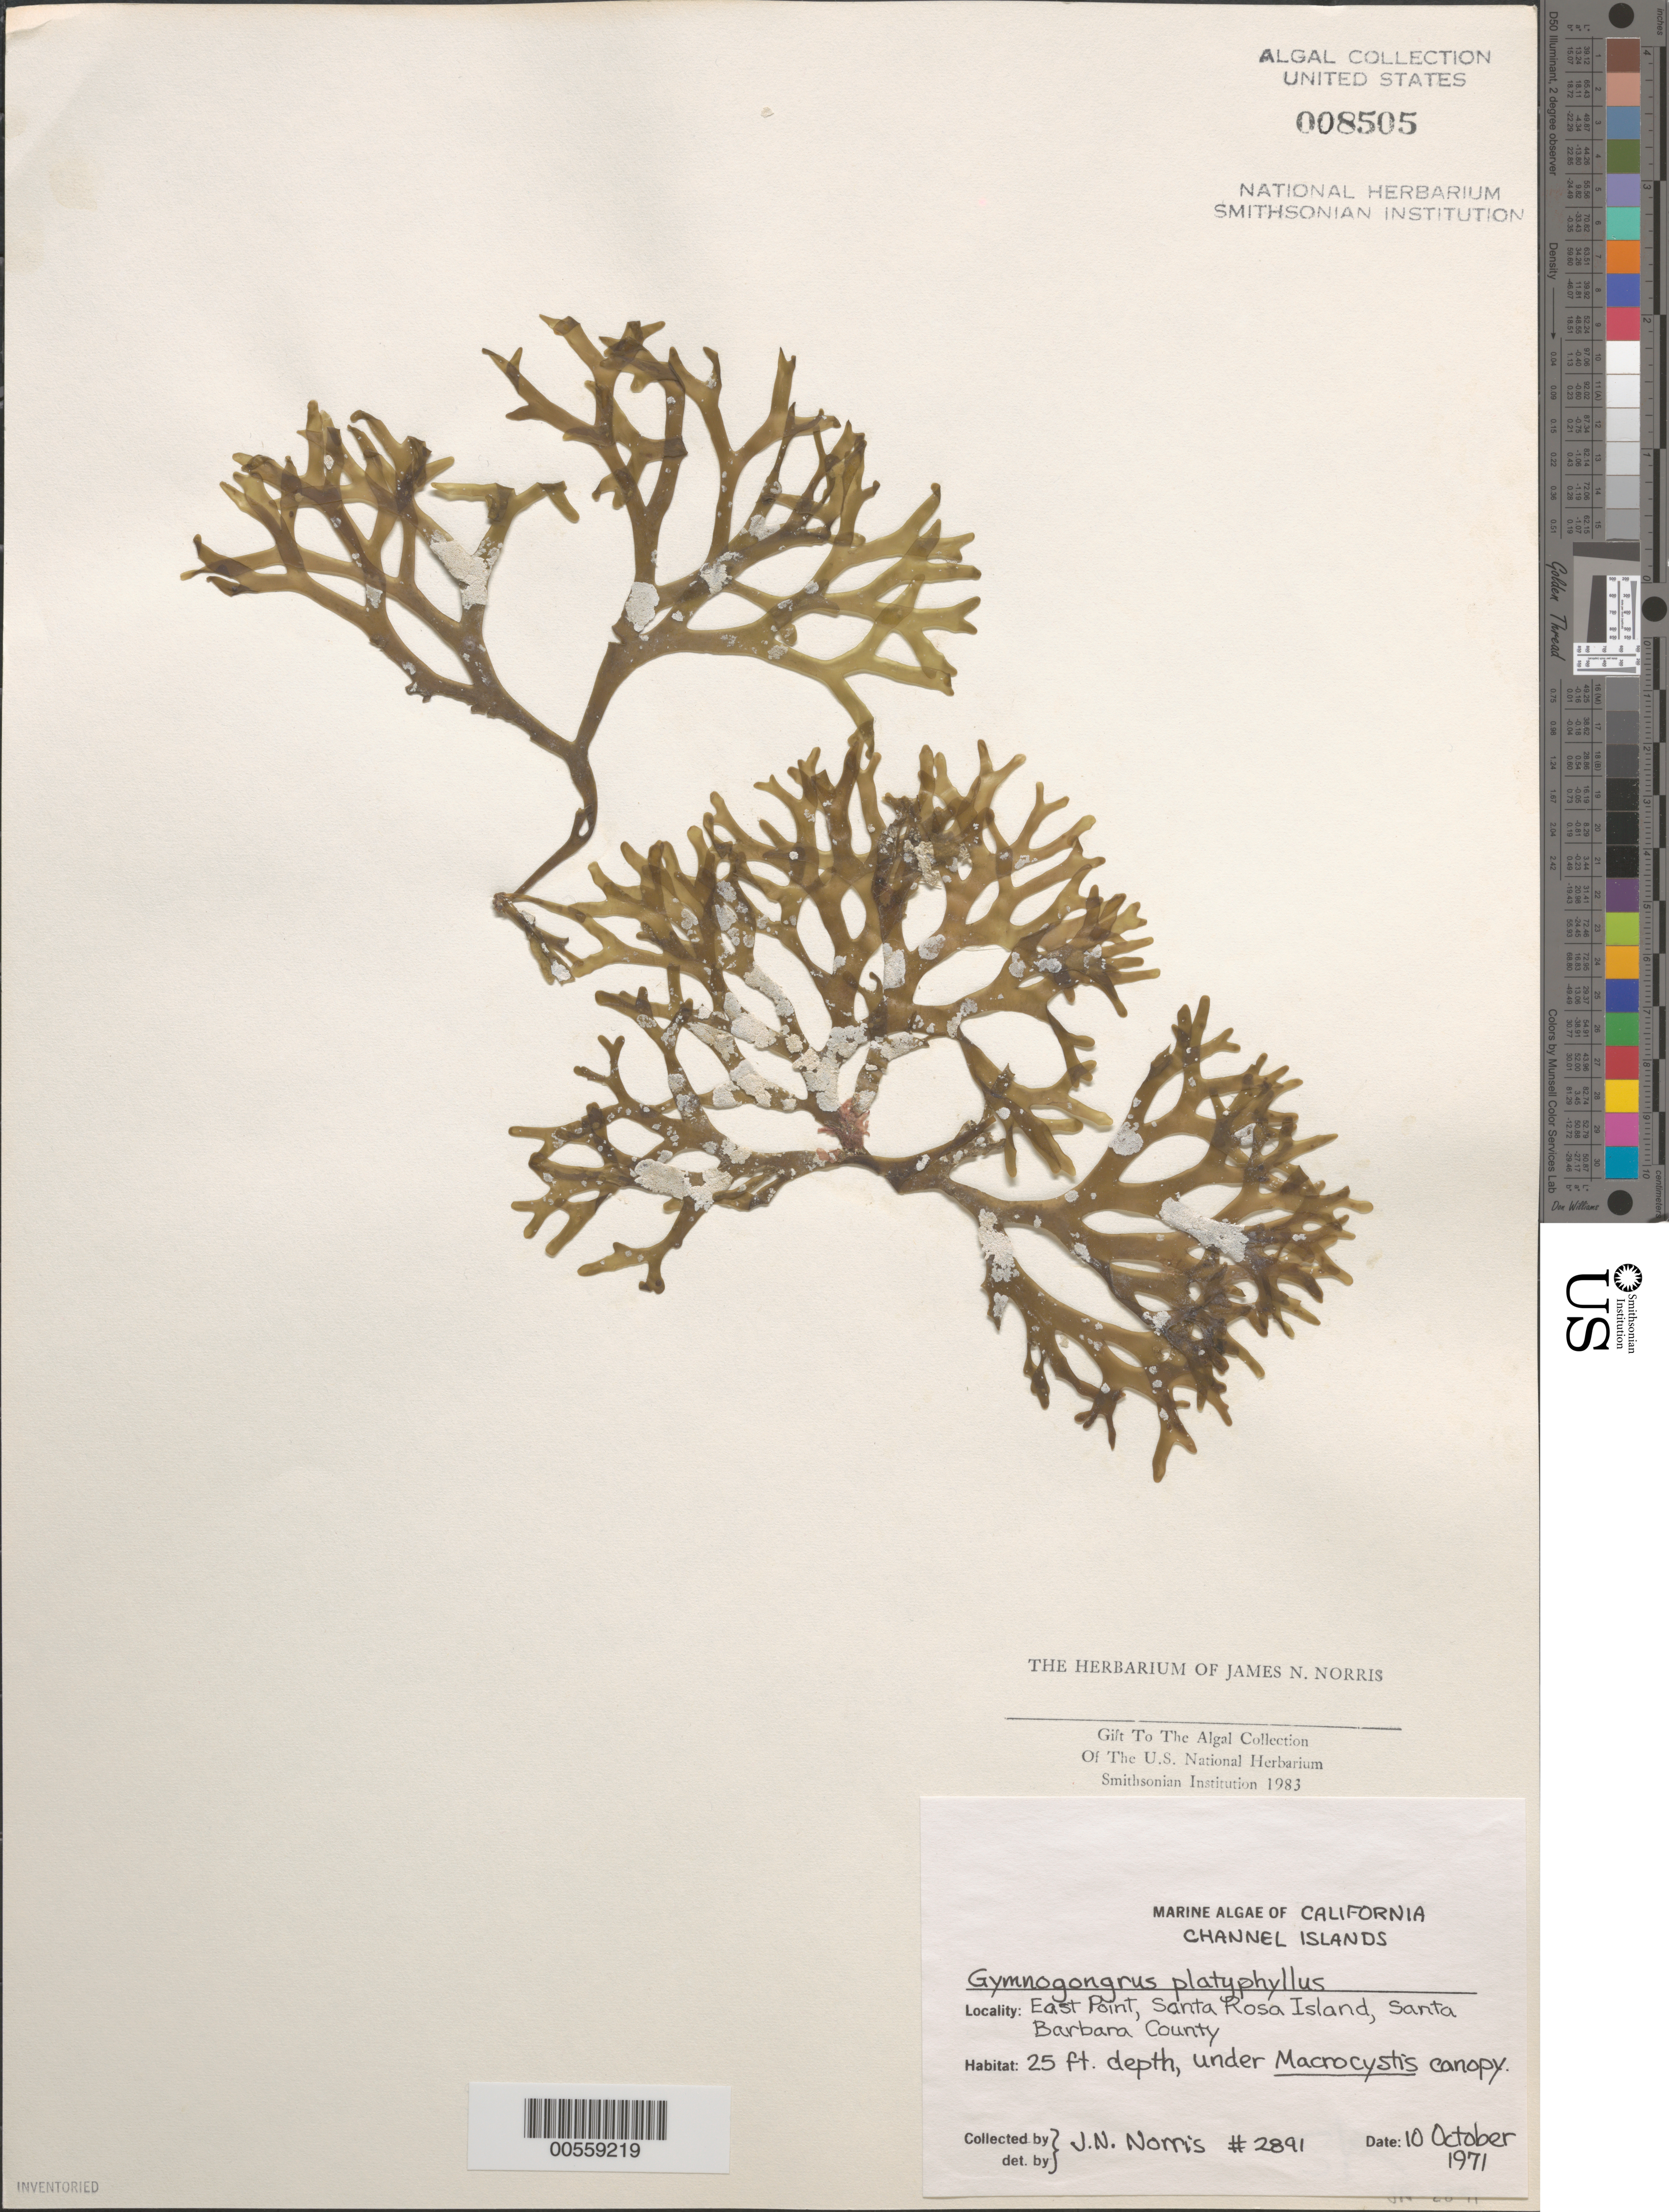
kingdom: Plantae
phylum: Rhodophyta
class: Florideophyceae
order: Gigartinales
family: Phyllophoraceae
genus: Gymnogongrus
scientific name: Gymnogongrus platyphyllus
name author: N.L. Gardner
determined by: Norris, James N.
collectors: J. N. Norris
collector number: JN-2891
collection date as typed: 10 Oct 1971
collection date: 1971-10-10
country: United States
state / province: California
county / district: Santa Barbara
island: Santa Rosa Island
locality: East Point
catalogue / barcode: US 8505